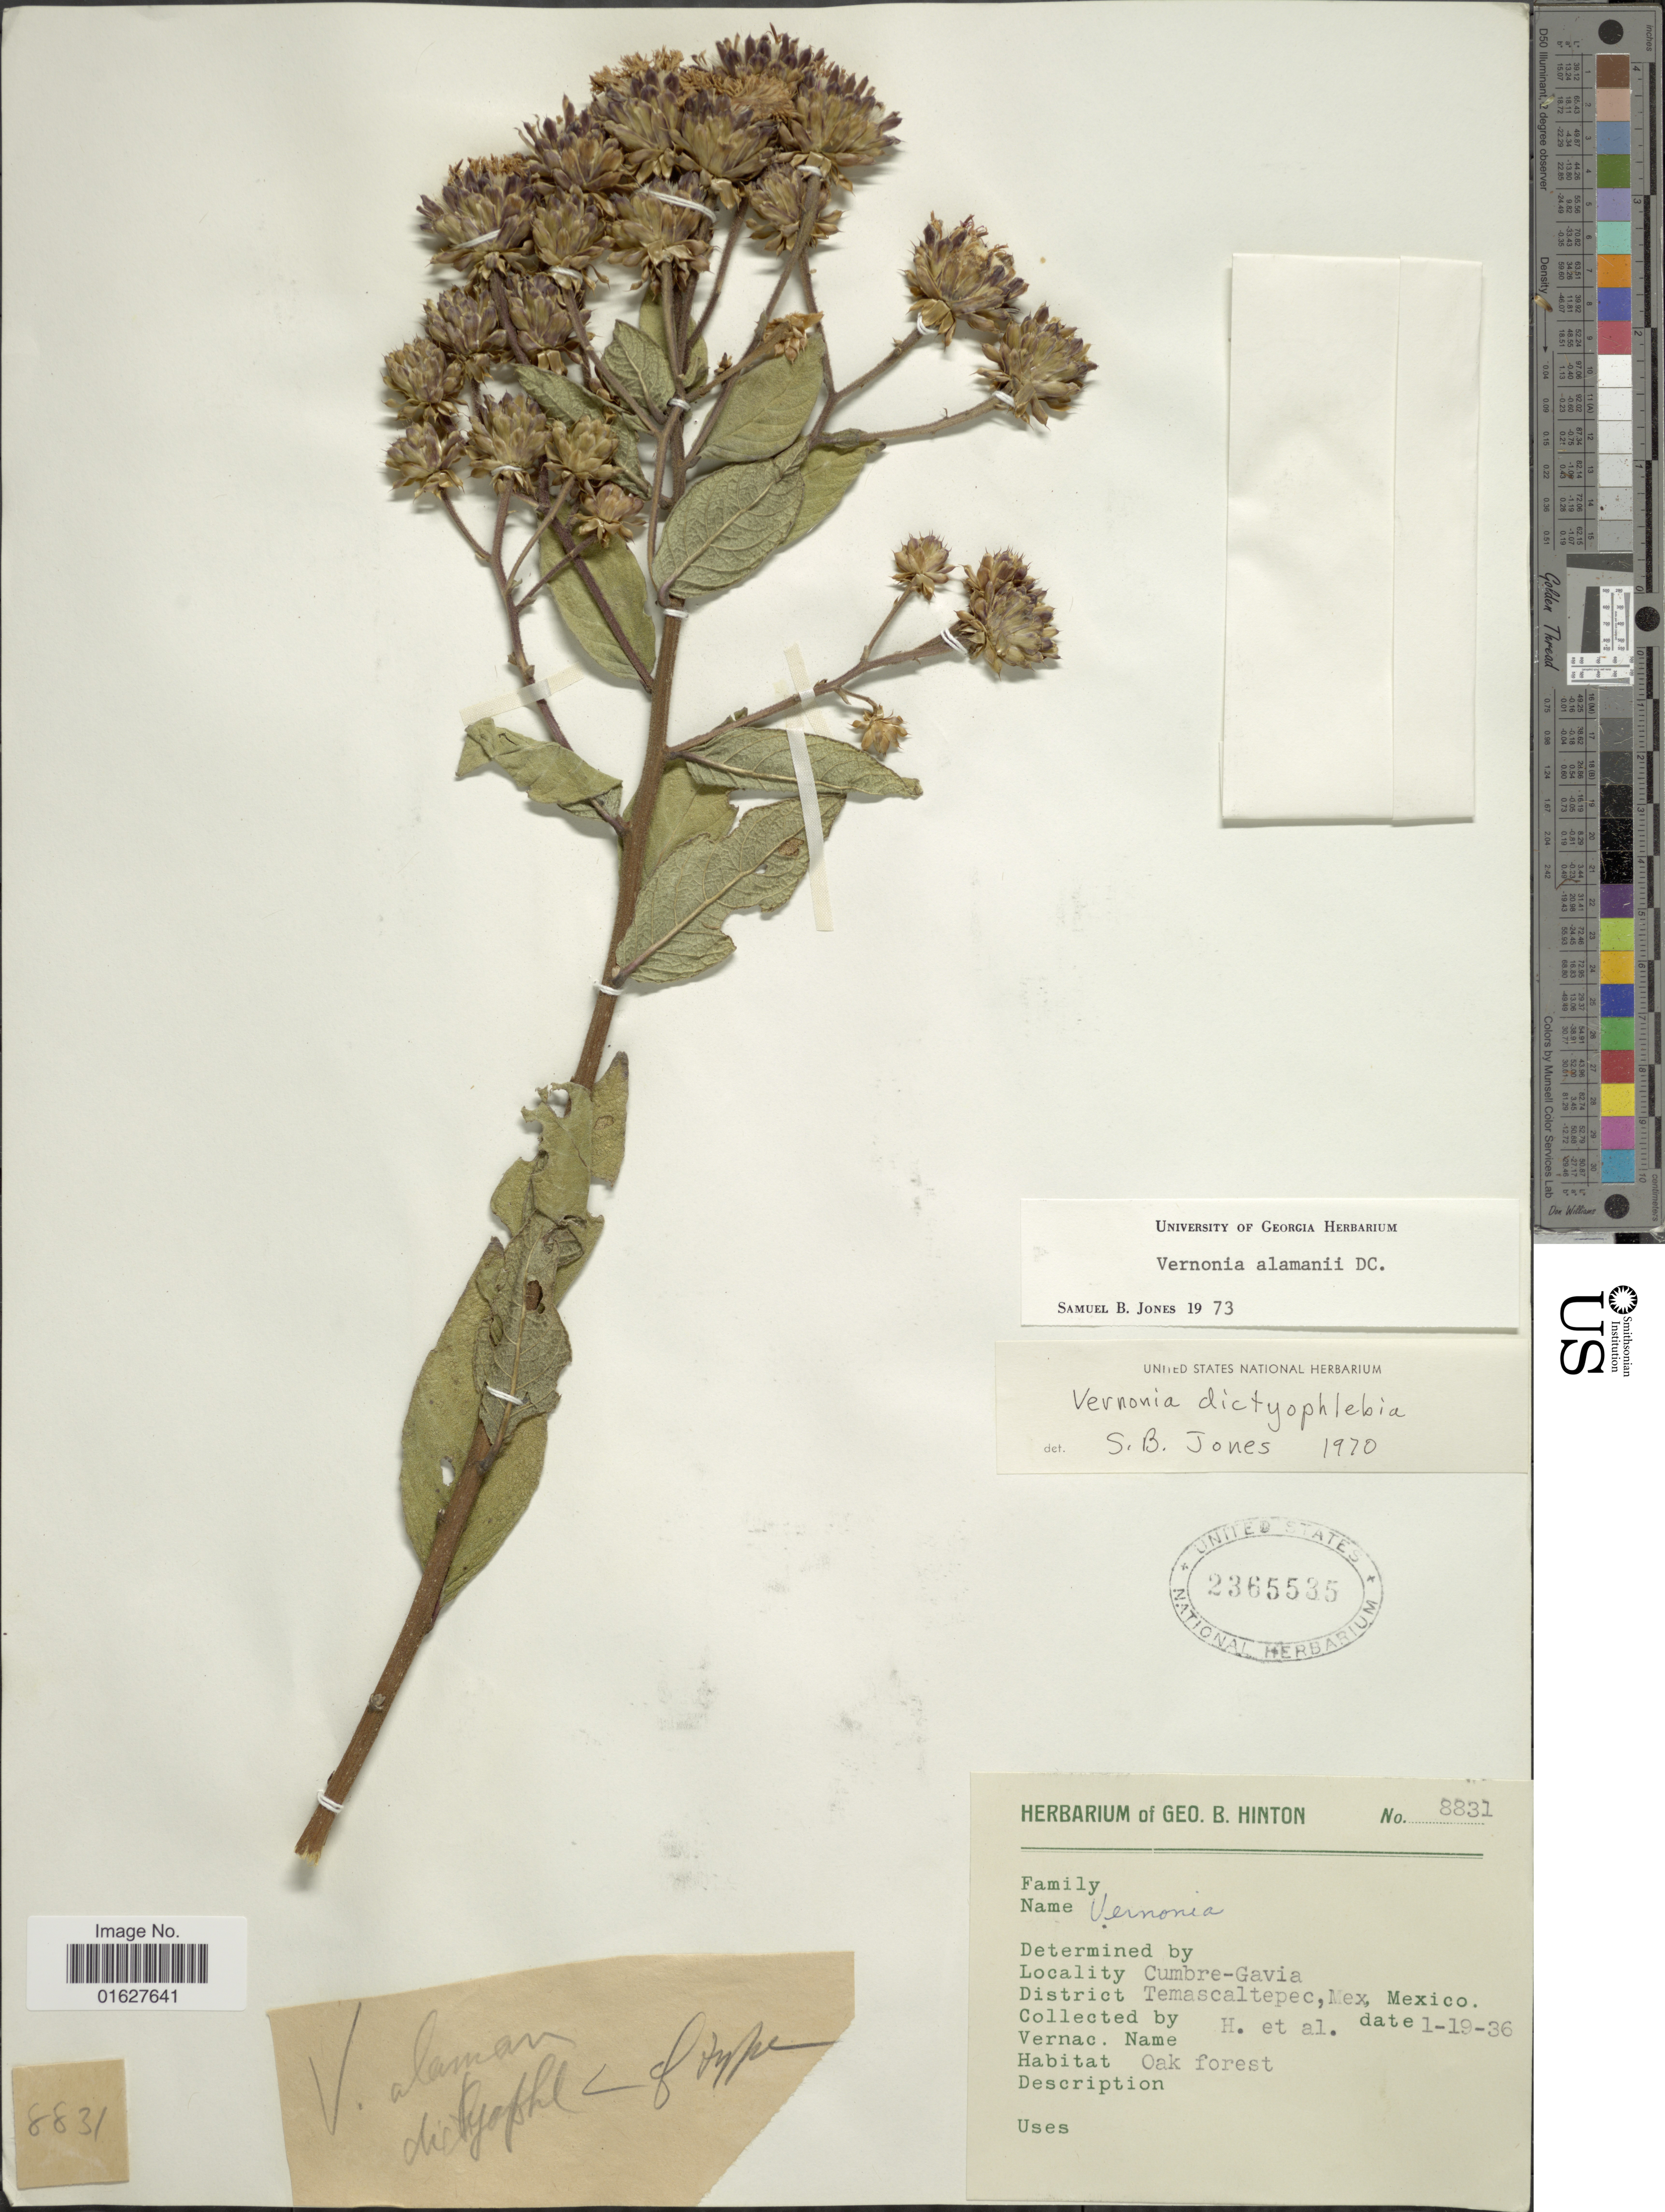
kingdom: Plantae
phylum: Tracheophyta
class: Magnoliopsida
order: Asterales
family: Asteraceae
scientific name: Vickianthus alamanii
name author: (DC.) H. Rob.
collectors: G. B. Hinton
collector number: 8831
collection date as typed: Transcribed d/m/y: 19/1/36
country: Mexico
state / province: México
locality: Temascaltepex, Mex, México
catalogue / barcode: US 2365535